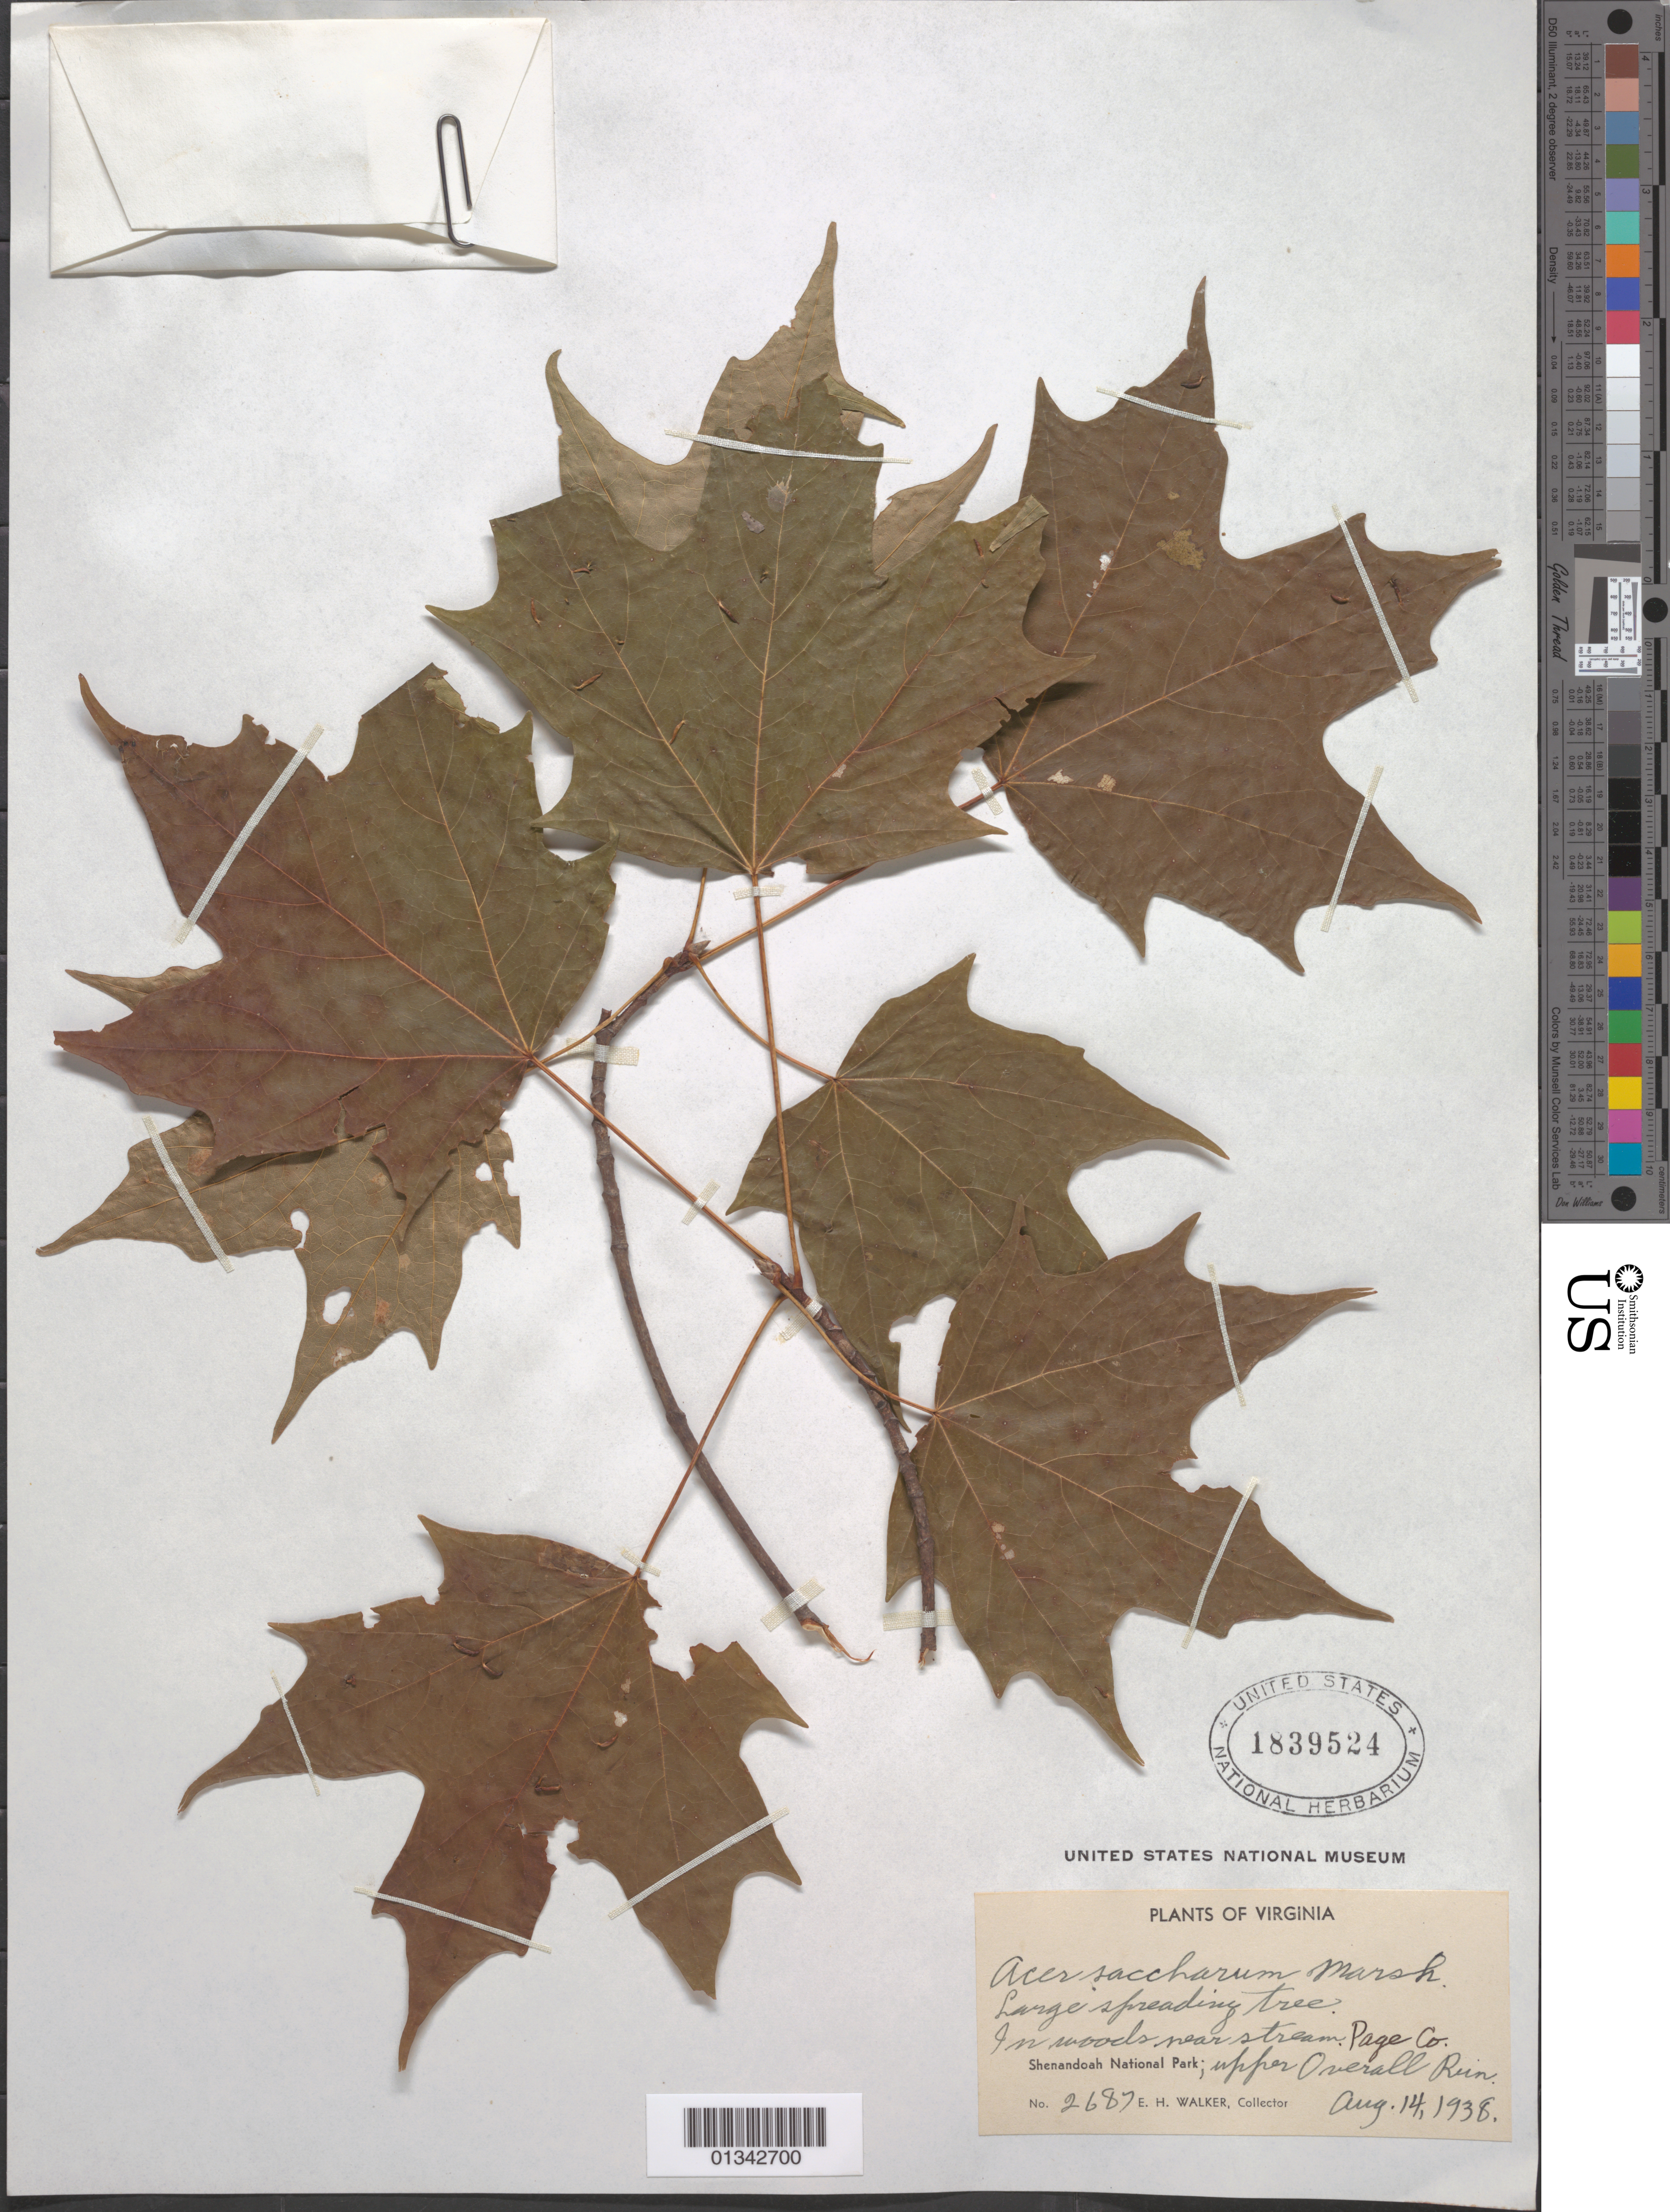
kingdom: Plantae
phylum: Tracheophyta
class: Magnoliopsida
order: Sapindales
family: Sapindaceae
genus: Acer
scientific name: Acer saccharum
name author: Marshall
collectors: E. H. Walker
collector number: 2687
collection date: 1938-08-14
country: United States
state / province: Virginia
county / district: Page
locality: Shenandoah National Park, upper Overall Run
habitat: In woods near stream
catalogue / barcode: US 1839524